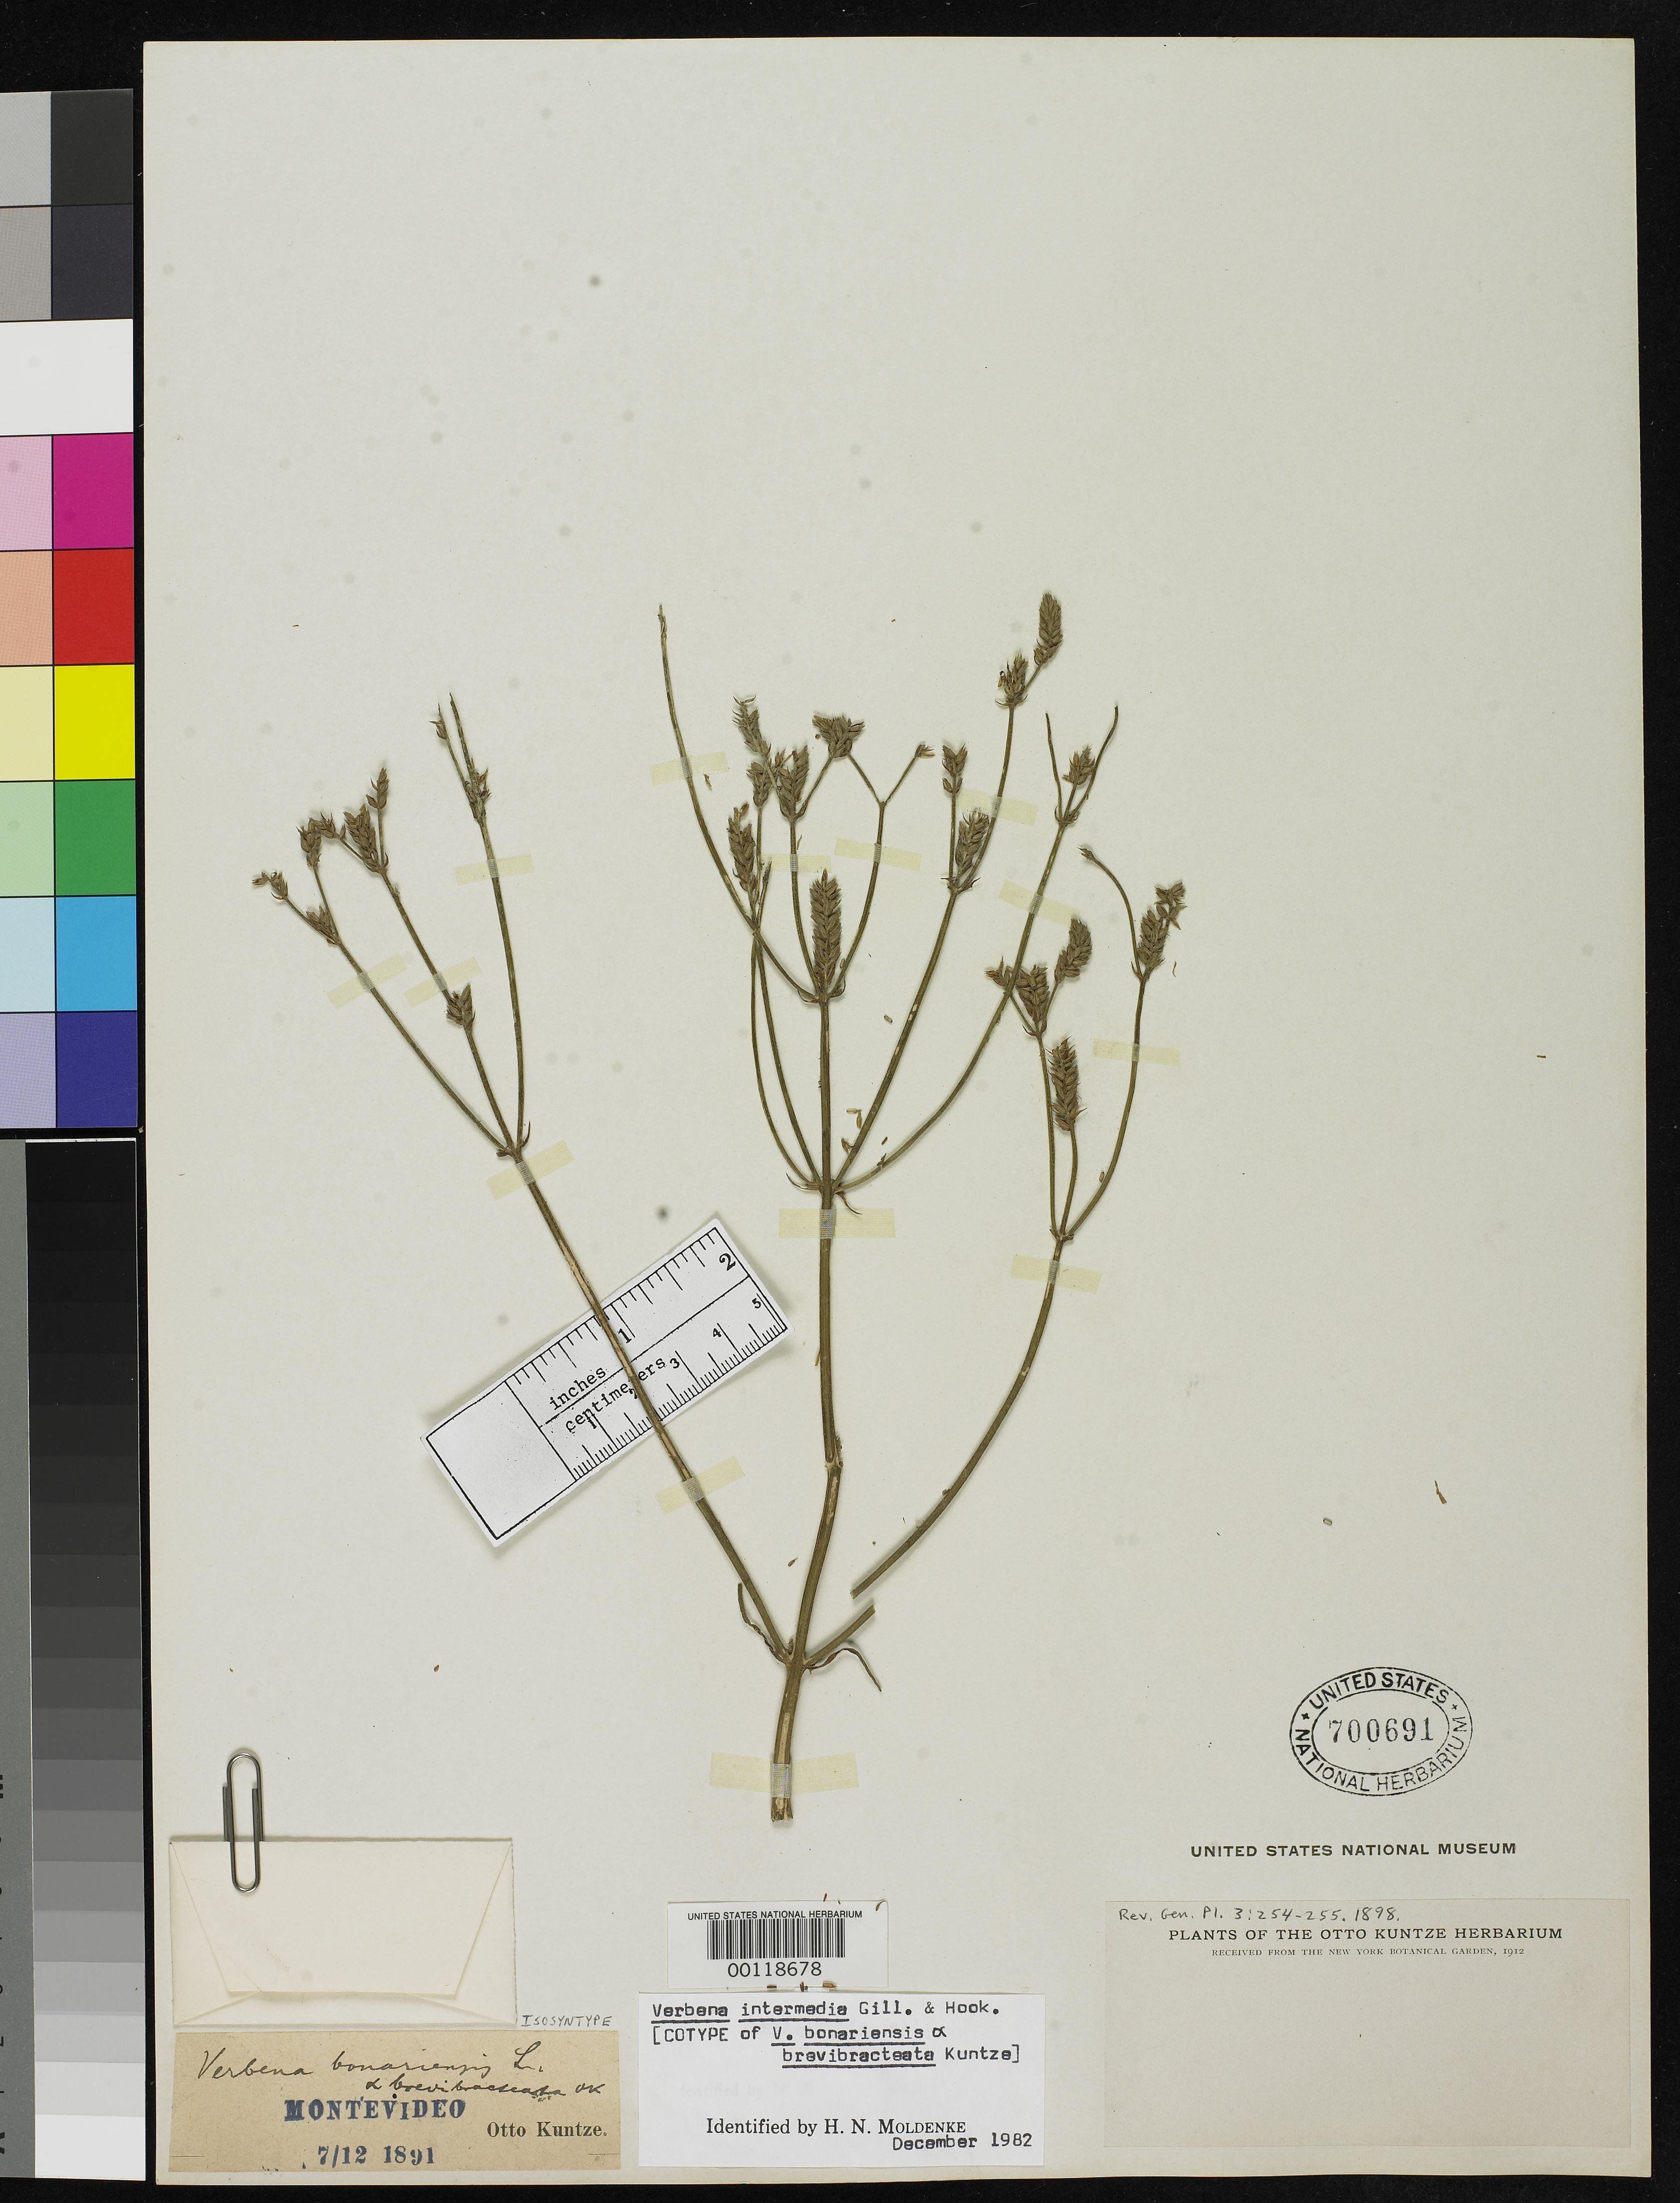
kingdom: Plantae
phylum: Tracheophyta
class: Magnoliopsida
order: Lamiales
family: Verbenaceae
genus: Verbena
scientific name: Verbena bonariensis var. brevibracteata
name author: Kuntze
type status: Isosyntype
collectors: C.E.O. Kuntze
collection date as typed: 07 Dec 1891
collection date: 1891-12-07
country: Uruguay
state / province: Montevideo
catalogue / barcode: US 700691